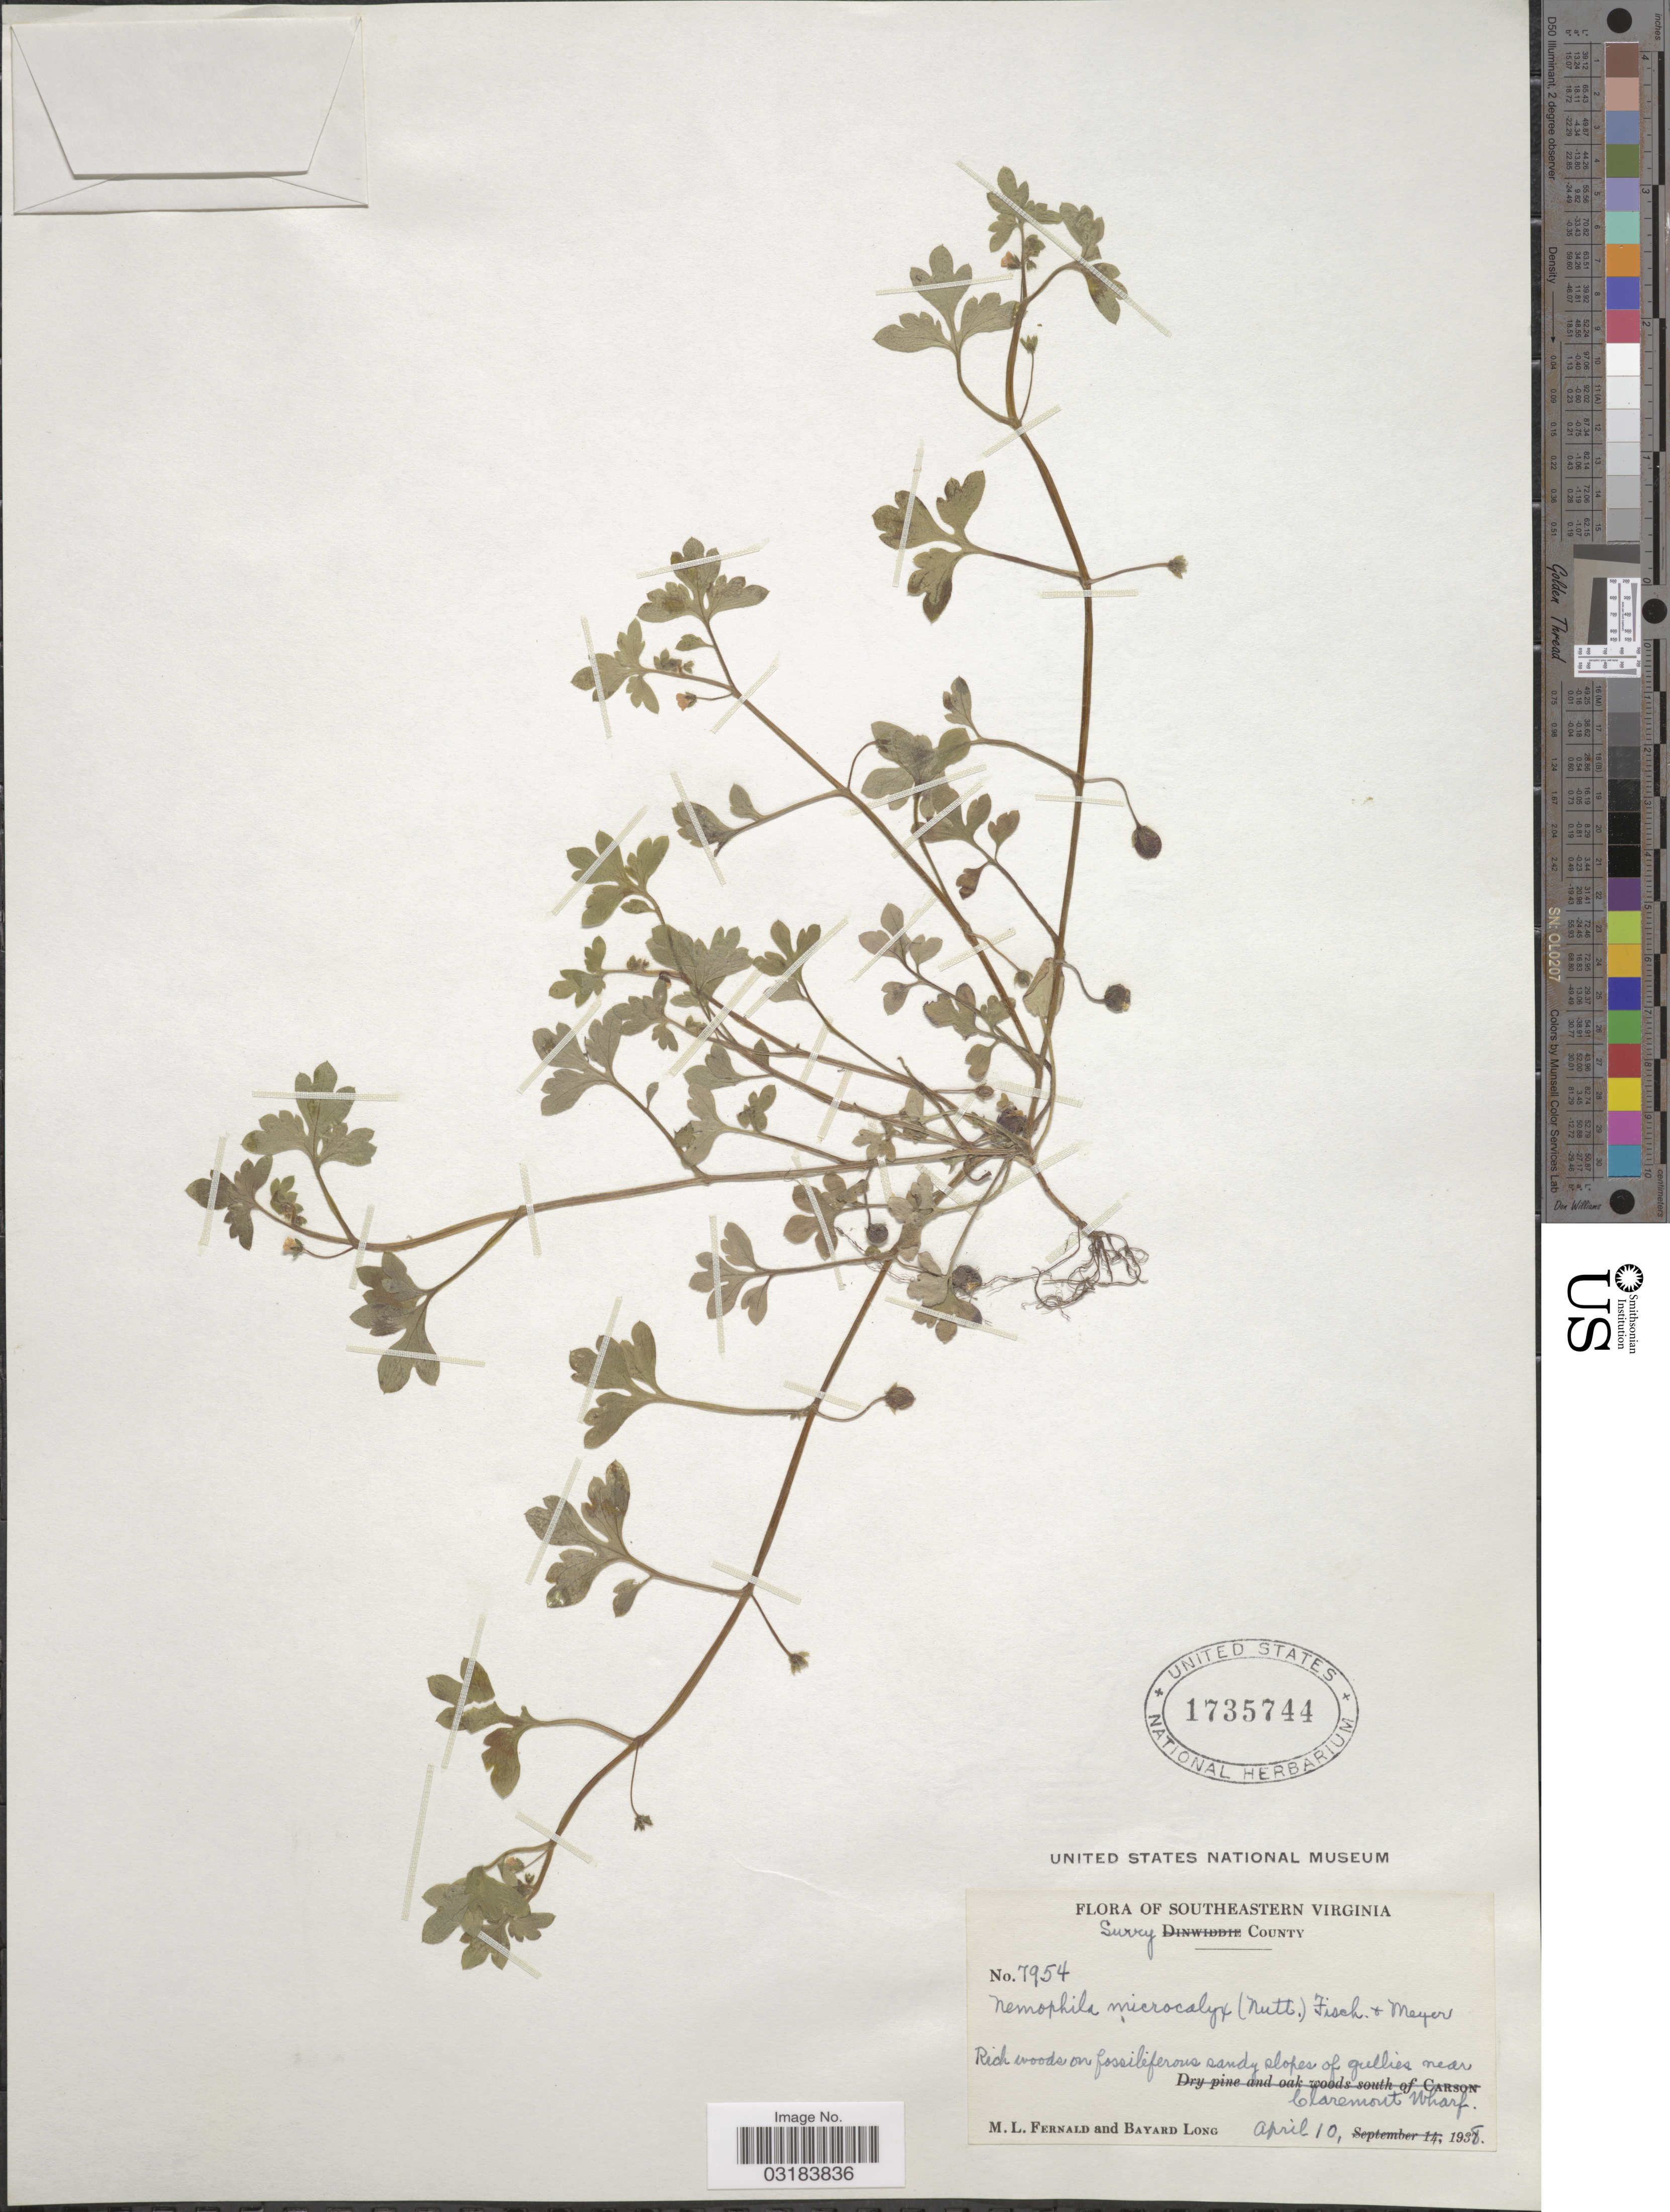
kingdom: Plantae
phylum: Tracheophyta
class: Magnoliopsida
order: Boraginales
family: Hydrophyllaceae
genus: Nemophila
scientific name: Nemophila microcalyx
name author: (Nutt.) Fisch. & C.A. Mey.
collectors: M. L. Fernald & B. Long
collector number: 7954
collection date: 1938-04-10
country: United States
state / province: Virginia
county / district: Surry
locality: Southeastern Virginia. Surry County. Slopes and gullies near Claremont Wharf.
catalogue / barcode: US 1735744